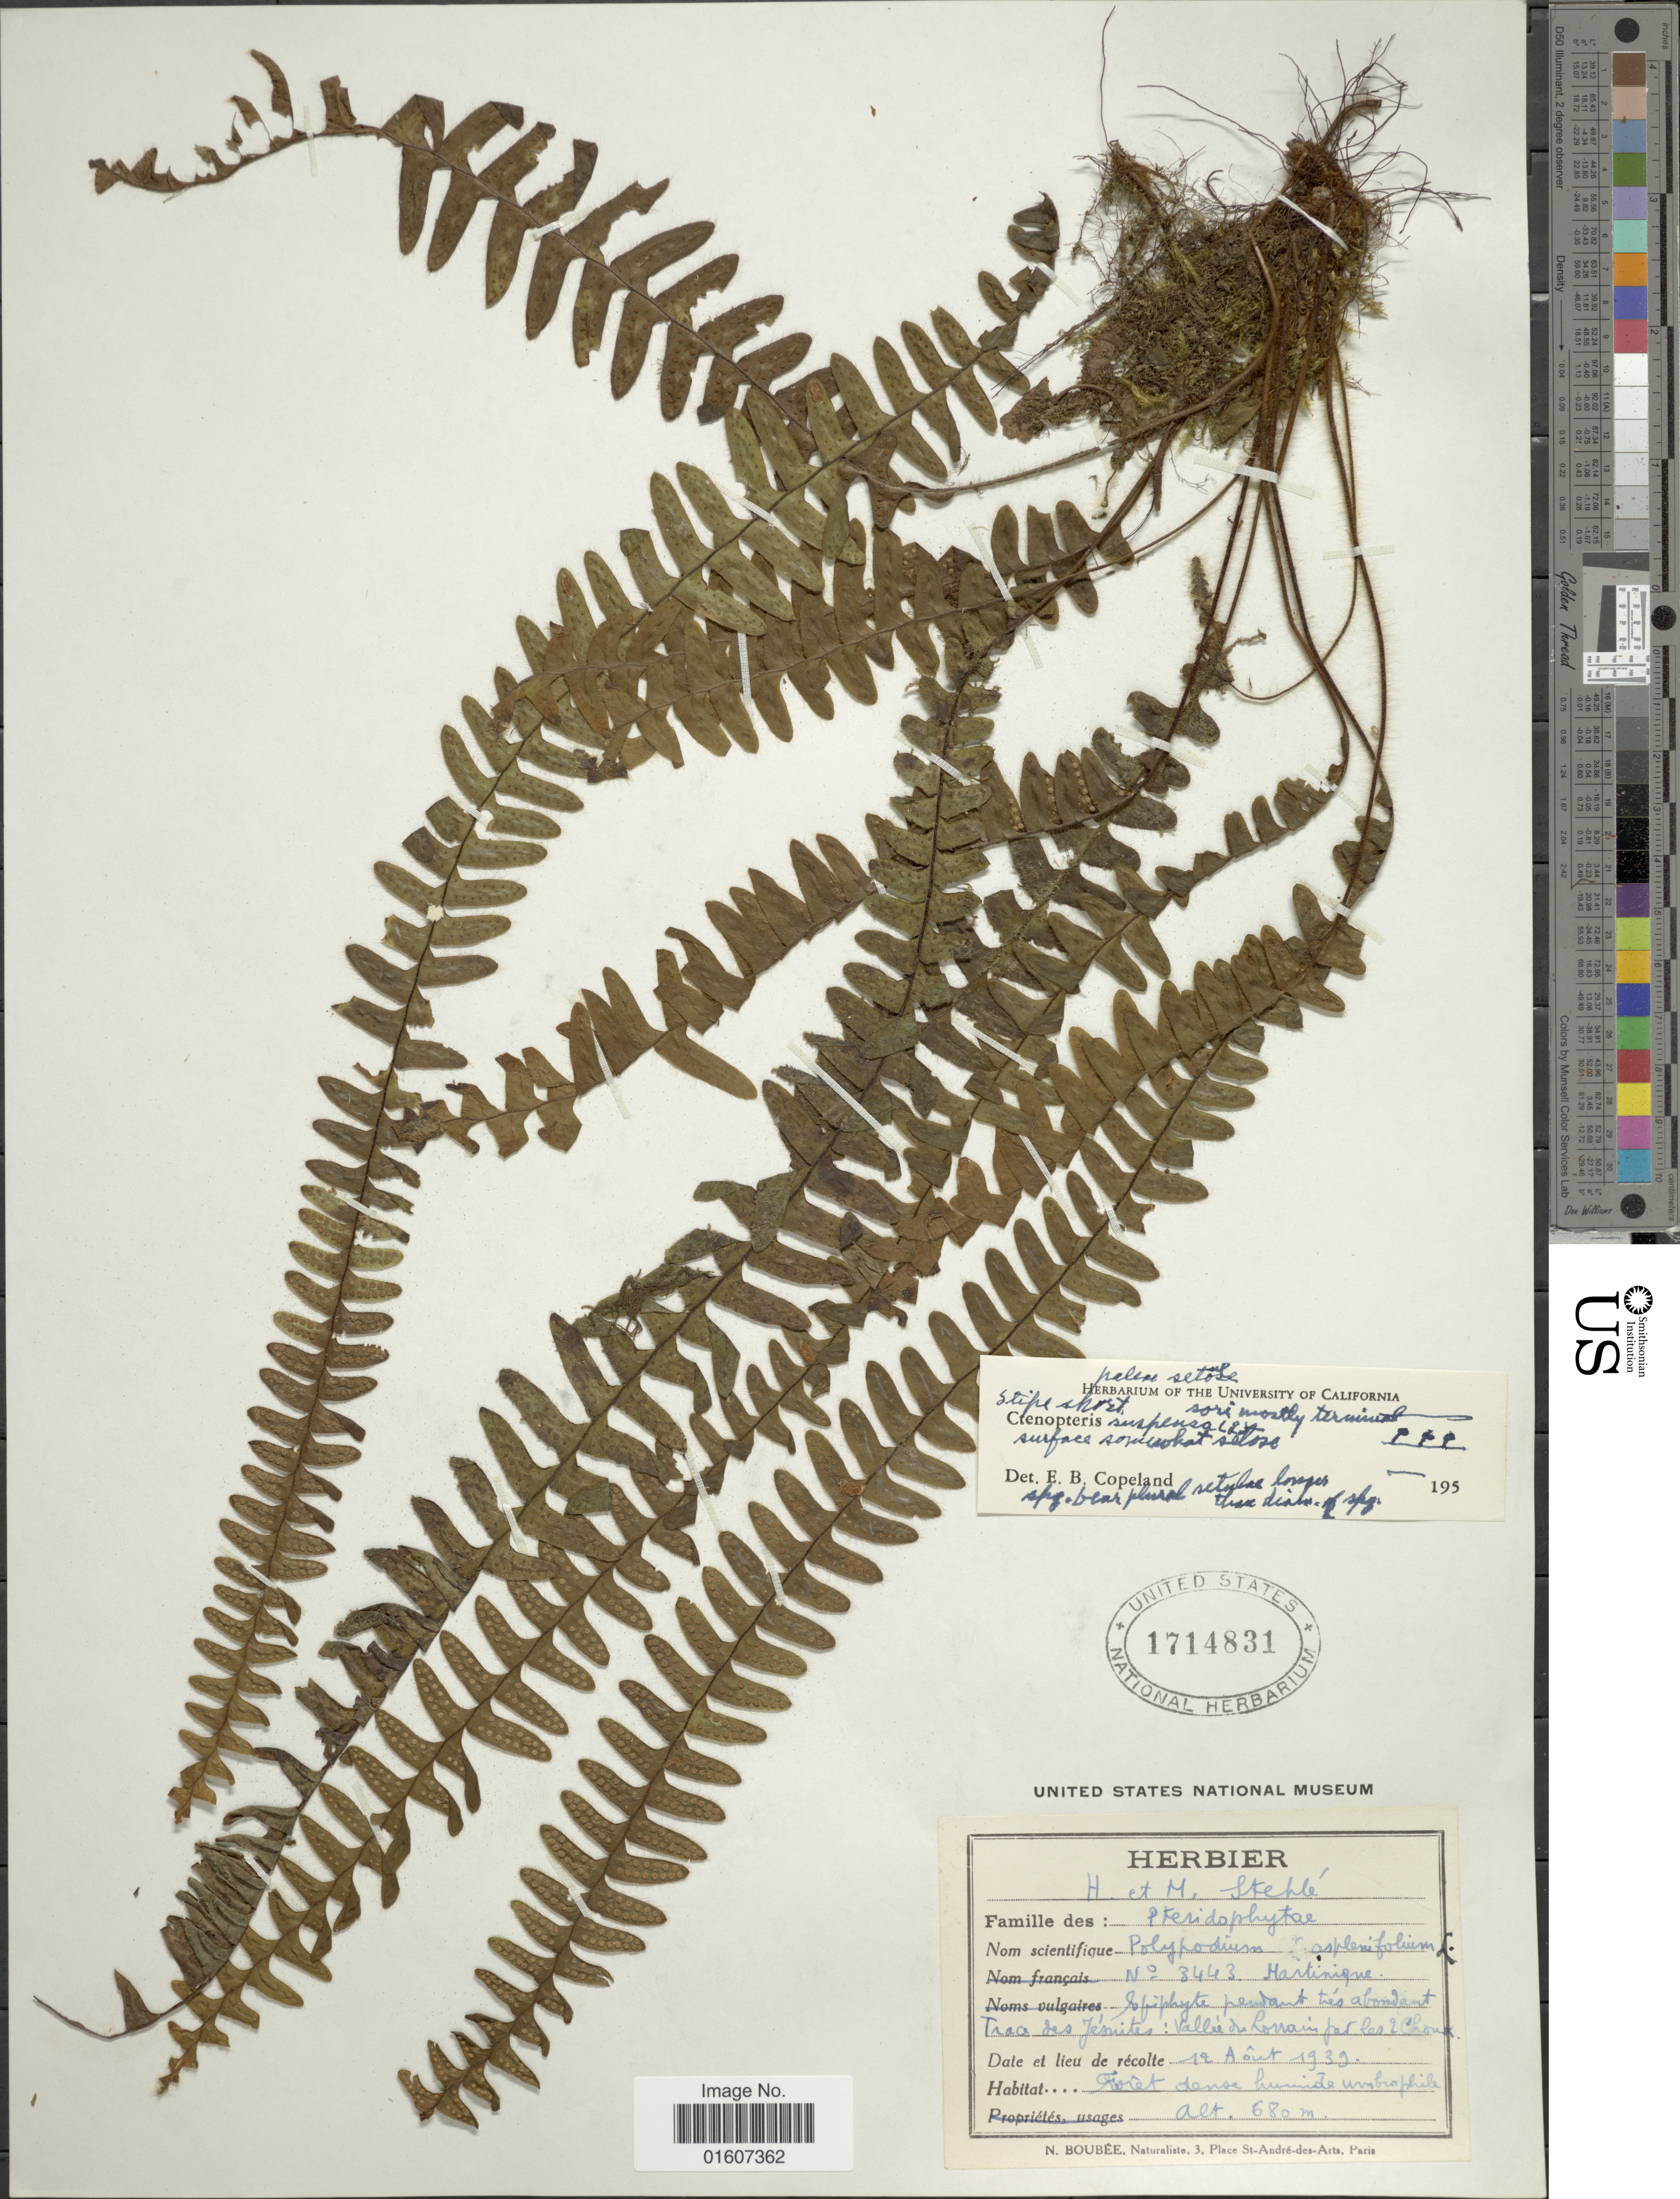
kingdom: Plantae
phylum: Tracheophyta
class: Polypodiopsida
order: Polypodiales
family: Polypodiaceae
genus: Terpsichore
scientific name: Terpsichore asplenifolia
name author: (L.) A.R. Sm.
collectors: H. Stehlé & M. Stehlé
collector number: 3443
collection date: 1939-08-12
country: Martinique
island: Martinique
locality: Trace des Jesuites: Vallée du Lorrain par les Choux.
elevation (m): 680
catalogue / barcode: US 1714831